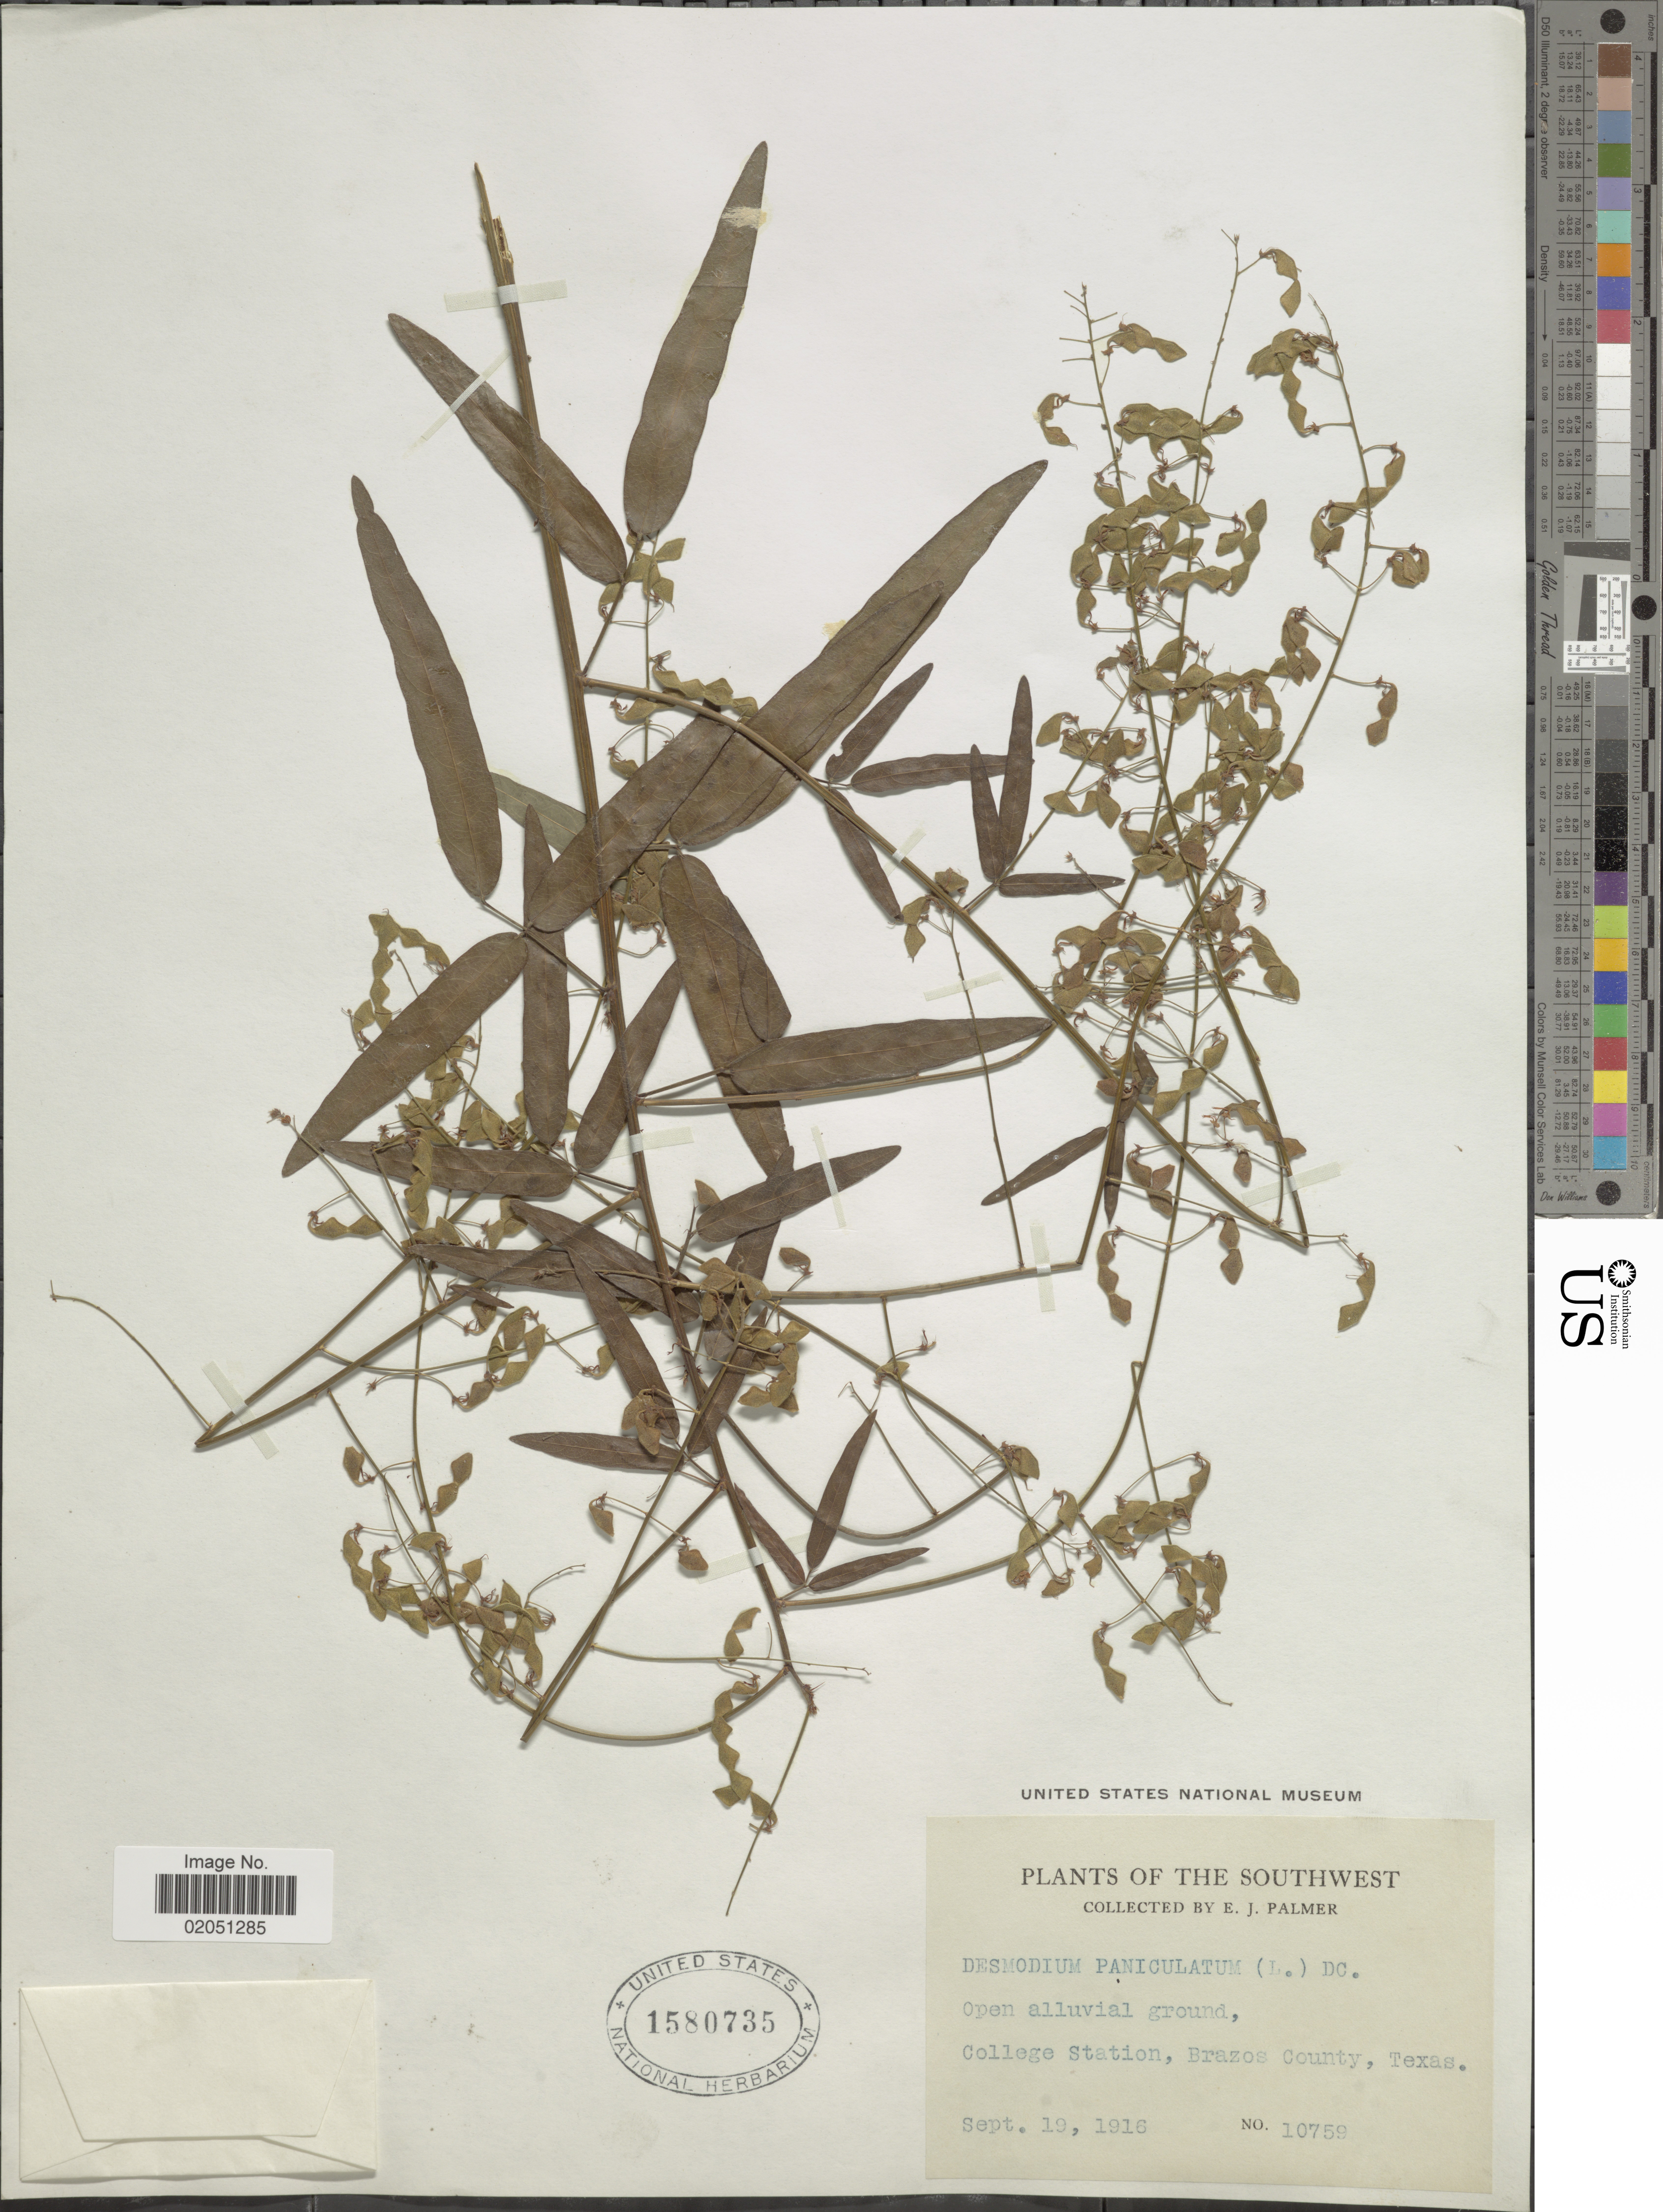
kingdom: Plantae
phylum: Tracheophyta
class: Magnoliopsida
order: Fabales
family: Fabaceae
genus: Desmodium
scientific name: Desmodium paniculatum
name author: (L.) DC.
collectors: E. J. Palmer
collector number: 10759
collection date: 1916-09-19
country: United States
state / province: Texas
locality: The Southwest, Open alluvial ground, College Station, Brazos County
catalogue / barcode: US 1580735